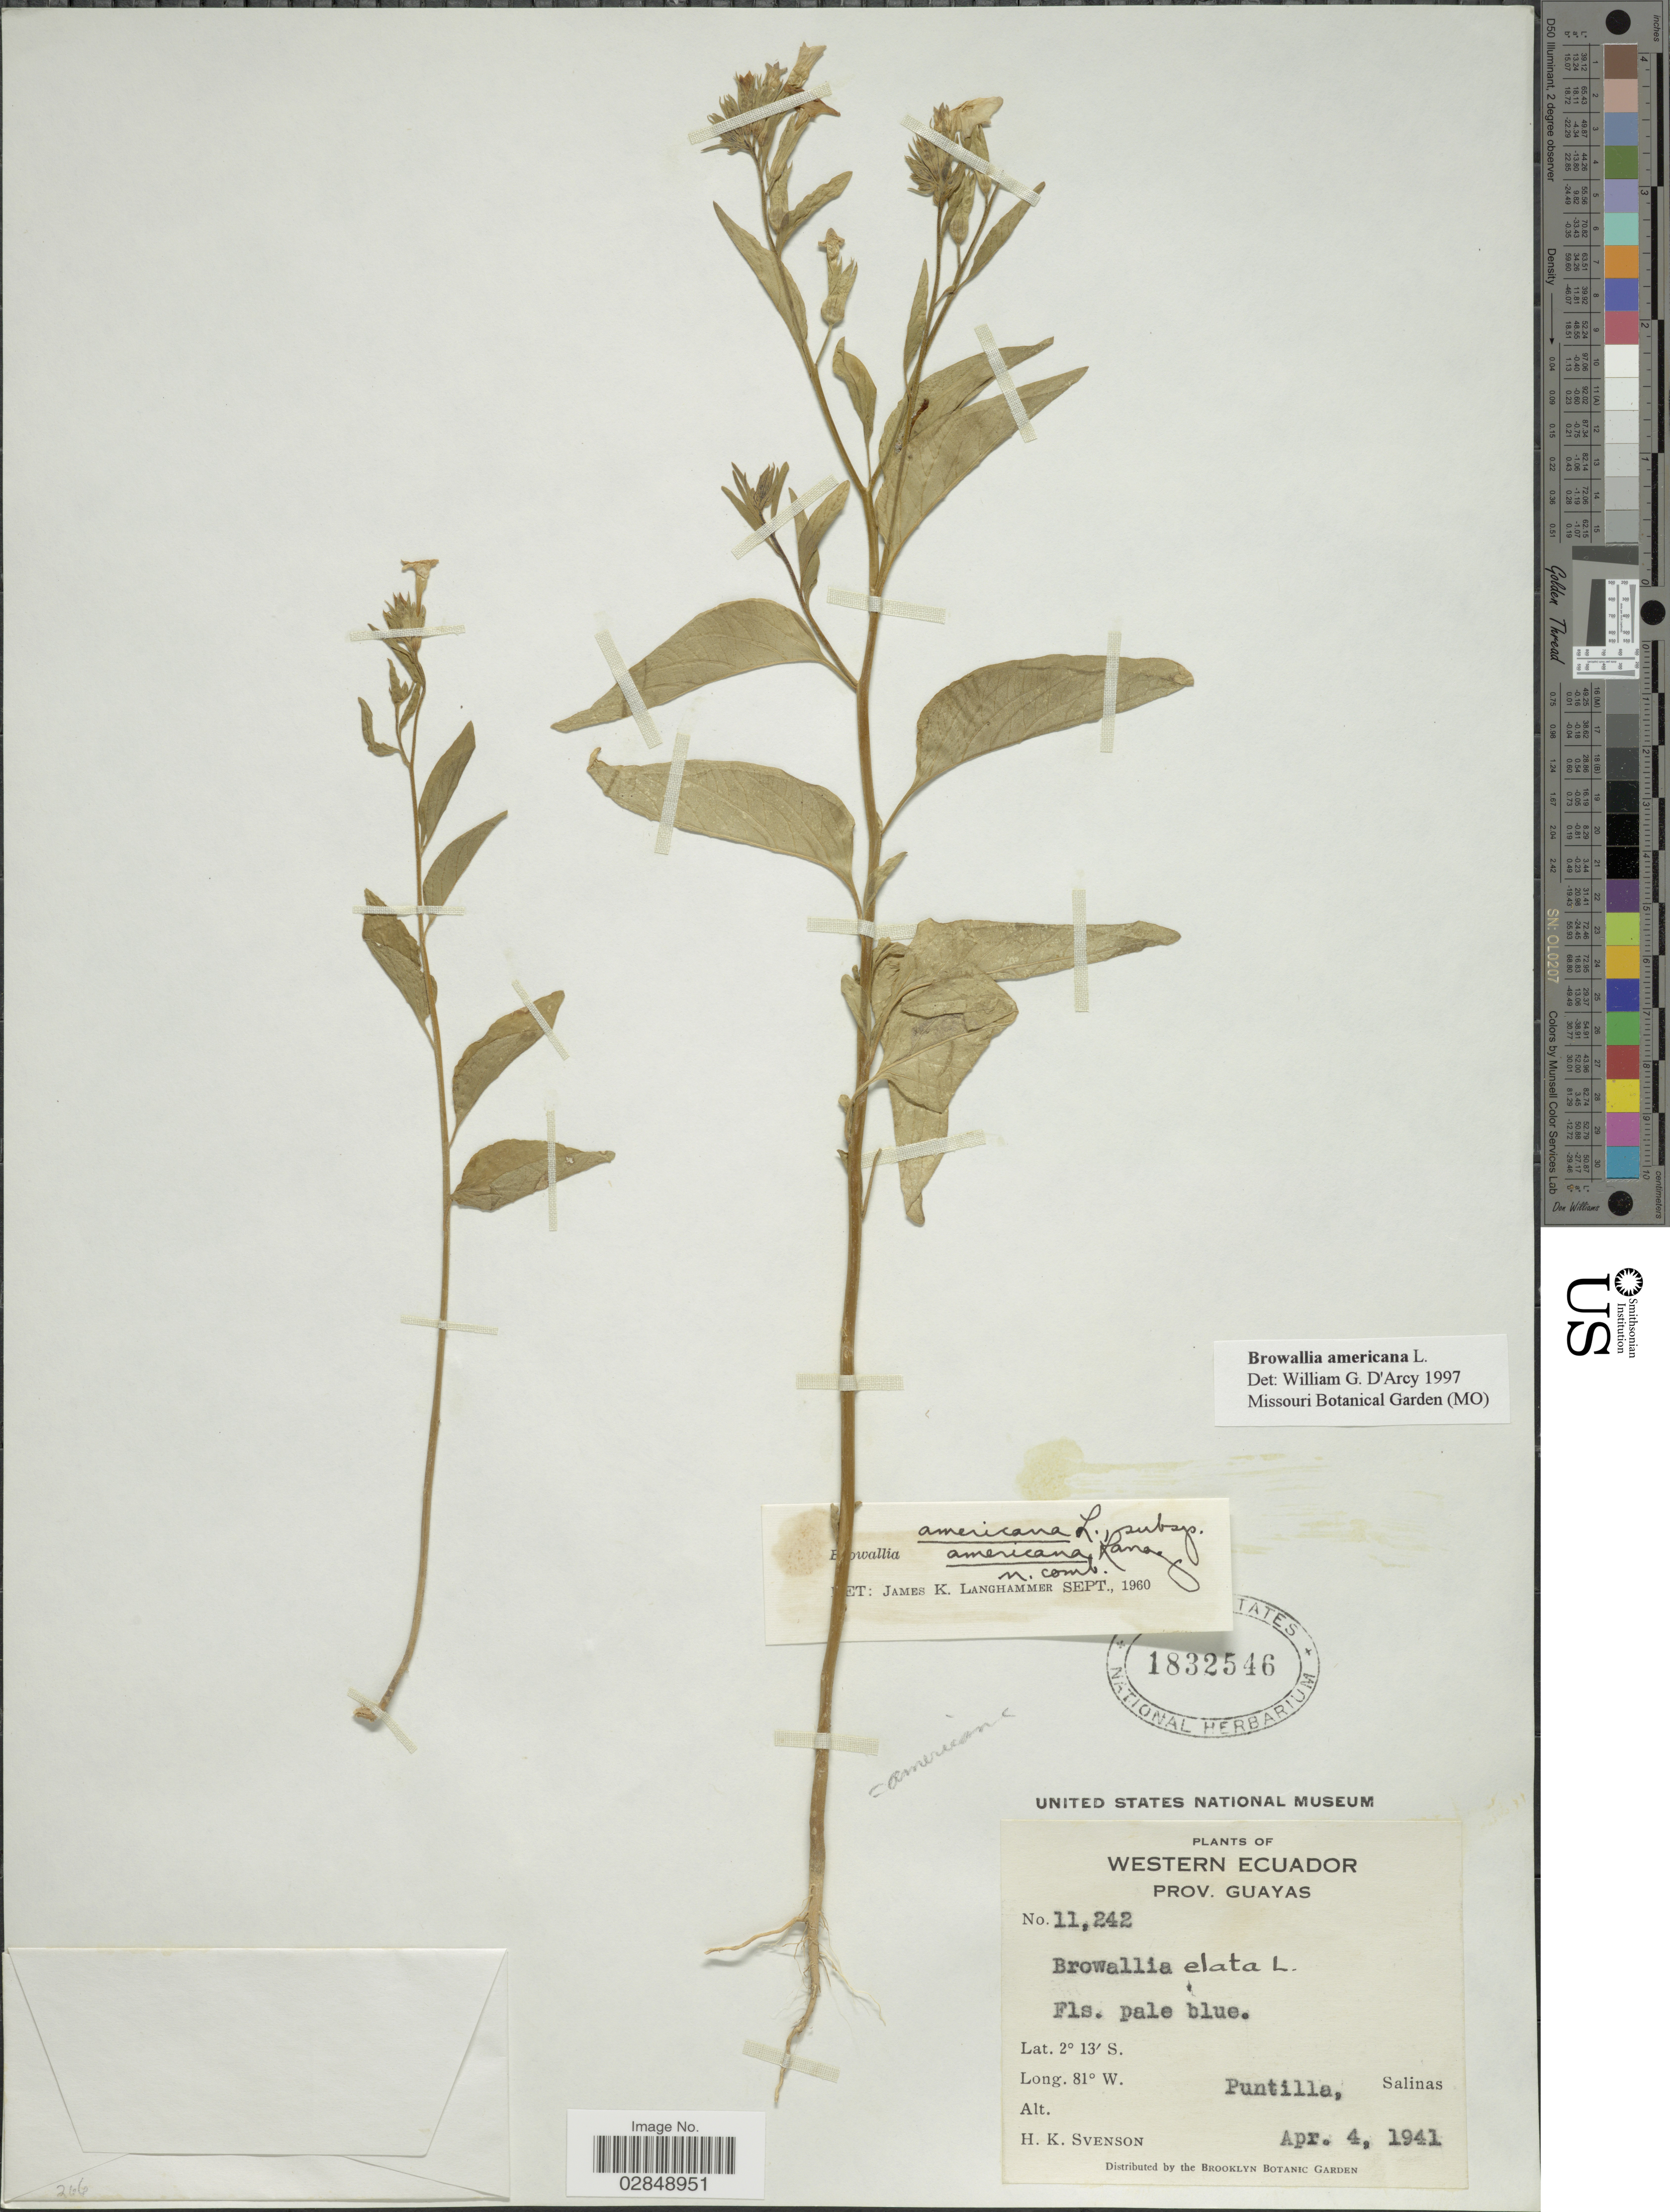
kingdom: Plantae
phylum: Tracheophyta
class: Magnoliopsida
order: Solanales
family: Solanaceae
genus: Browallia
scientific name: Browallia americana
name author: L.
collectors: H. K. Svenson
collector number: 11242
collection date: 1941-04-04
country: Ecuador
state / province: Guayas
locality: Puntilla, Salinas.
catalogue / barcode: US 1832546